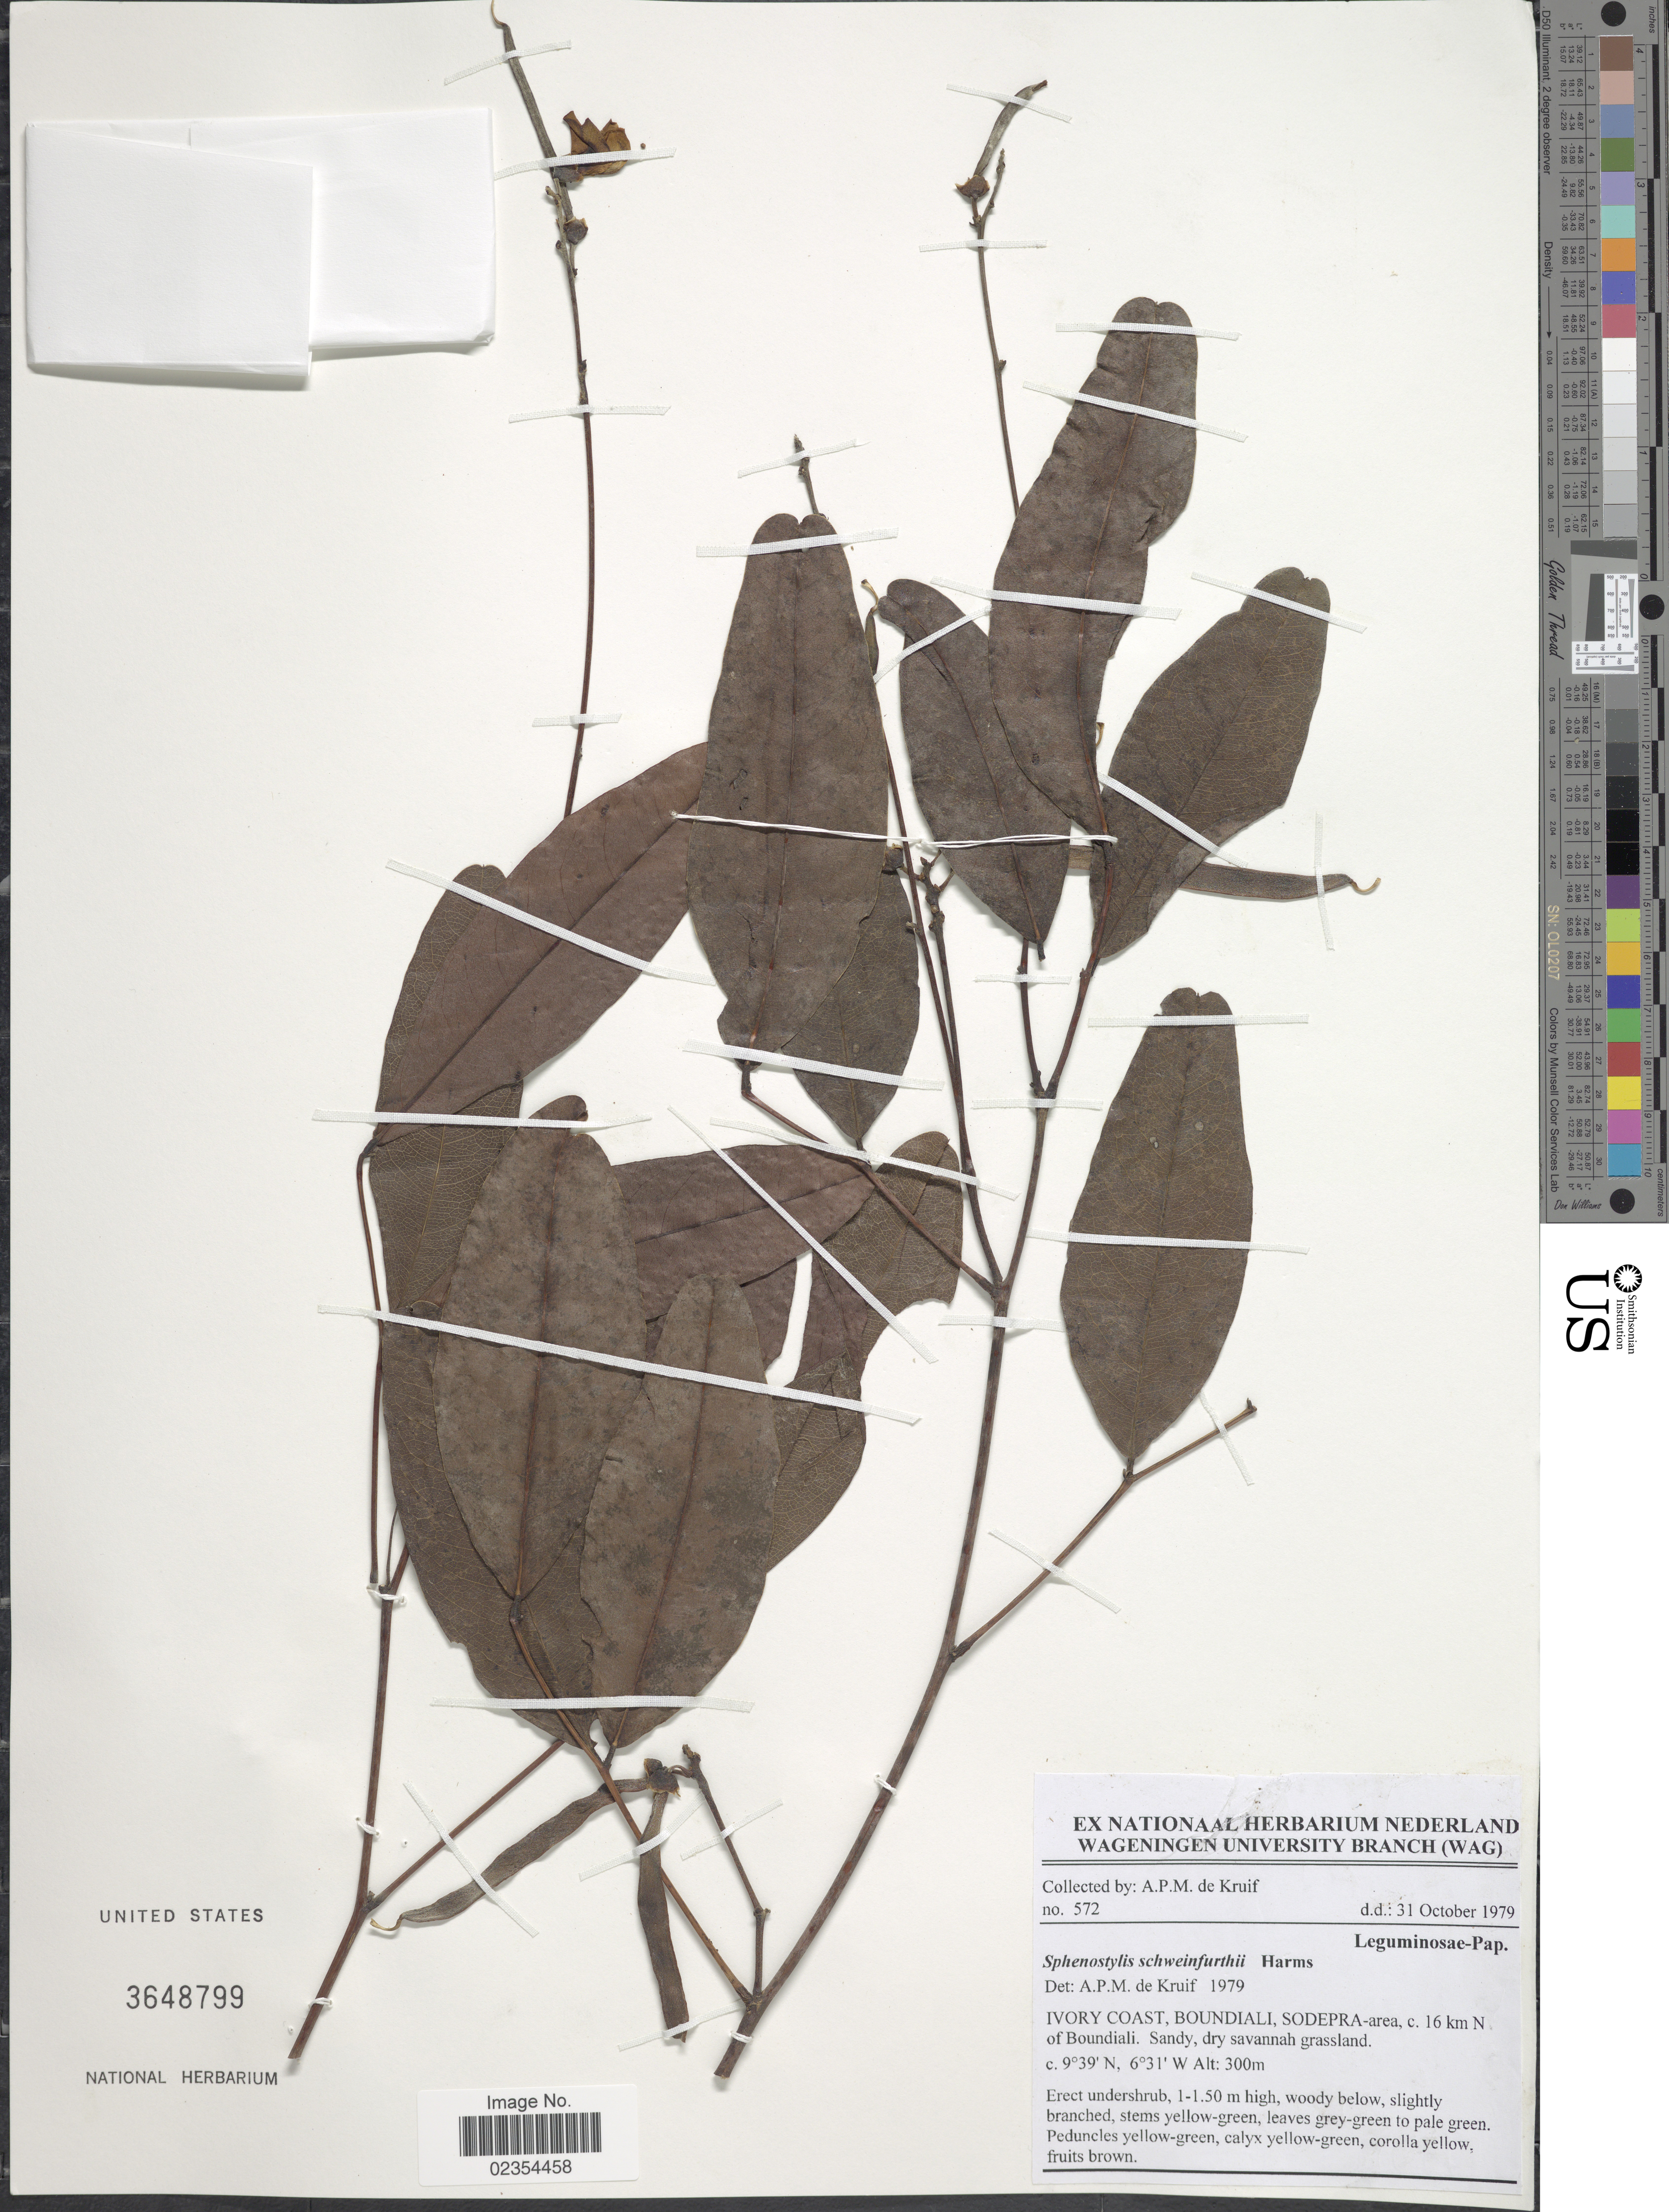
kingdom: Plantae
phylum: Tracheophyta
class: Magnoliopsida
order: Fabales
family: Fabaceae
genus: Sphenostylis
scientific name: Sphenostylis schweinfurthii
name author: Harms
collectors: A. P. de Kruif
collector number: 572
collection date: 1979-10-31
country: Ivory Coast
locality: Boundiali, Sodepra-area, c. 16 km N. of Boundiali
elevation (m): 300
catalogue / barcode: US 3648799